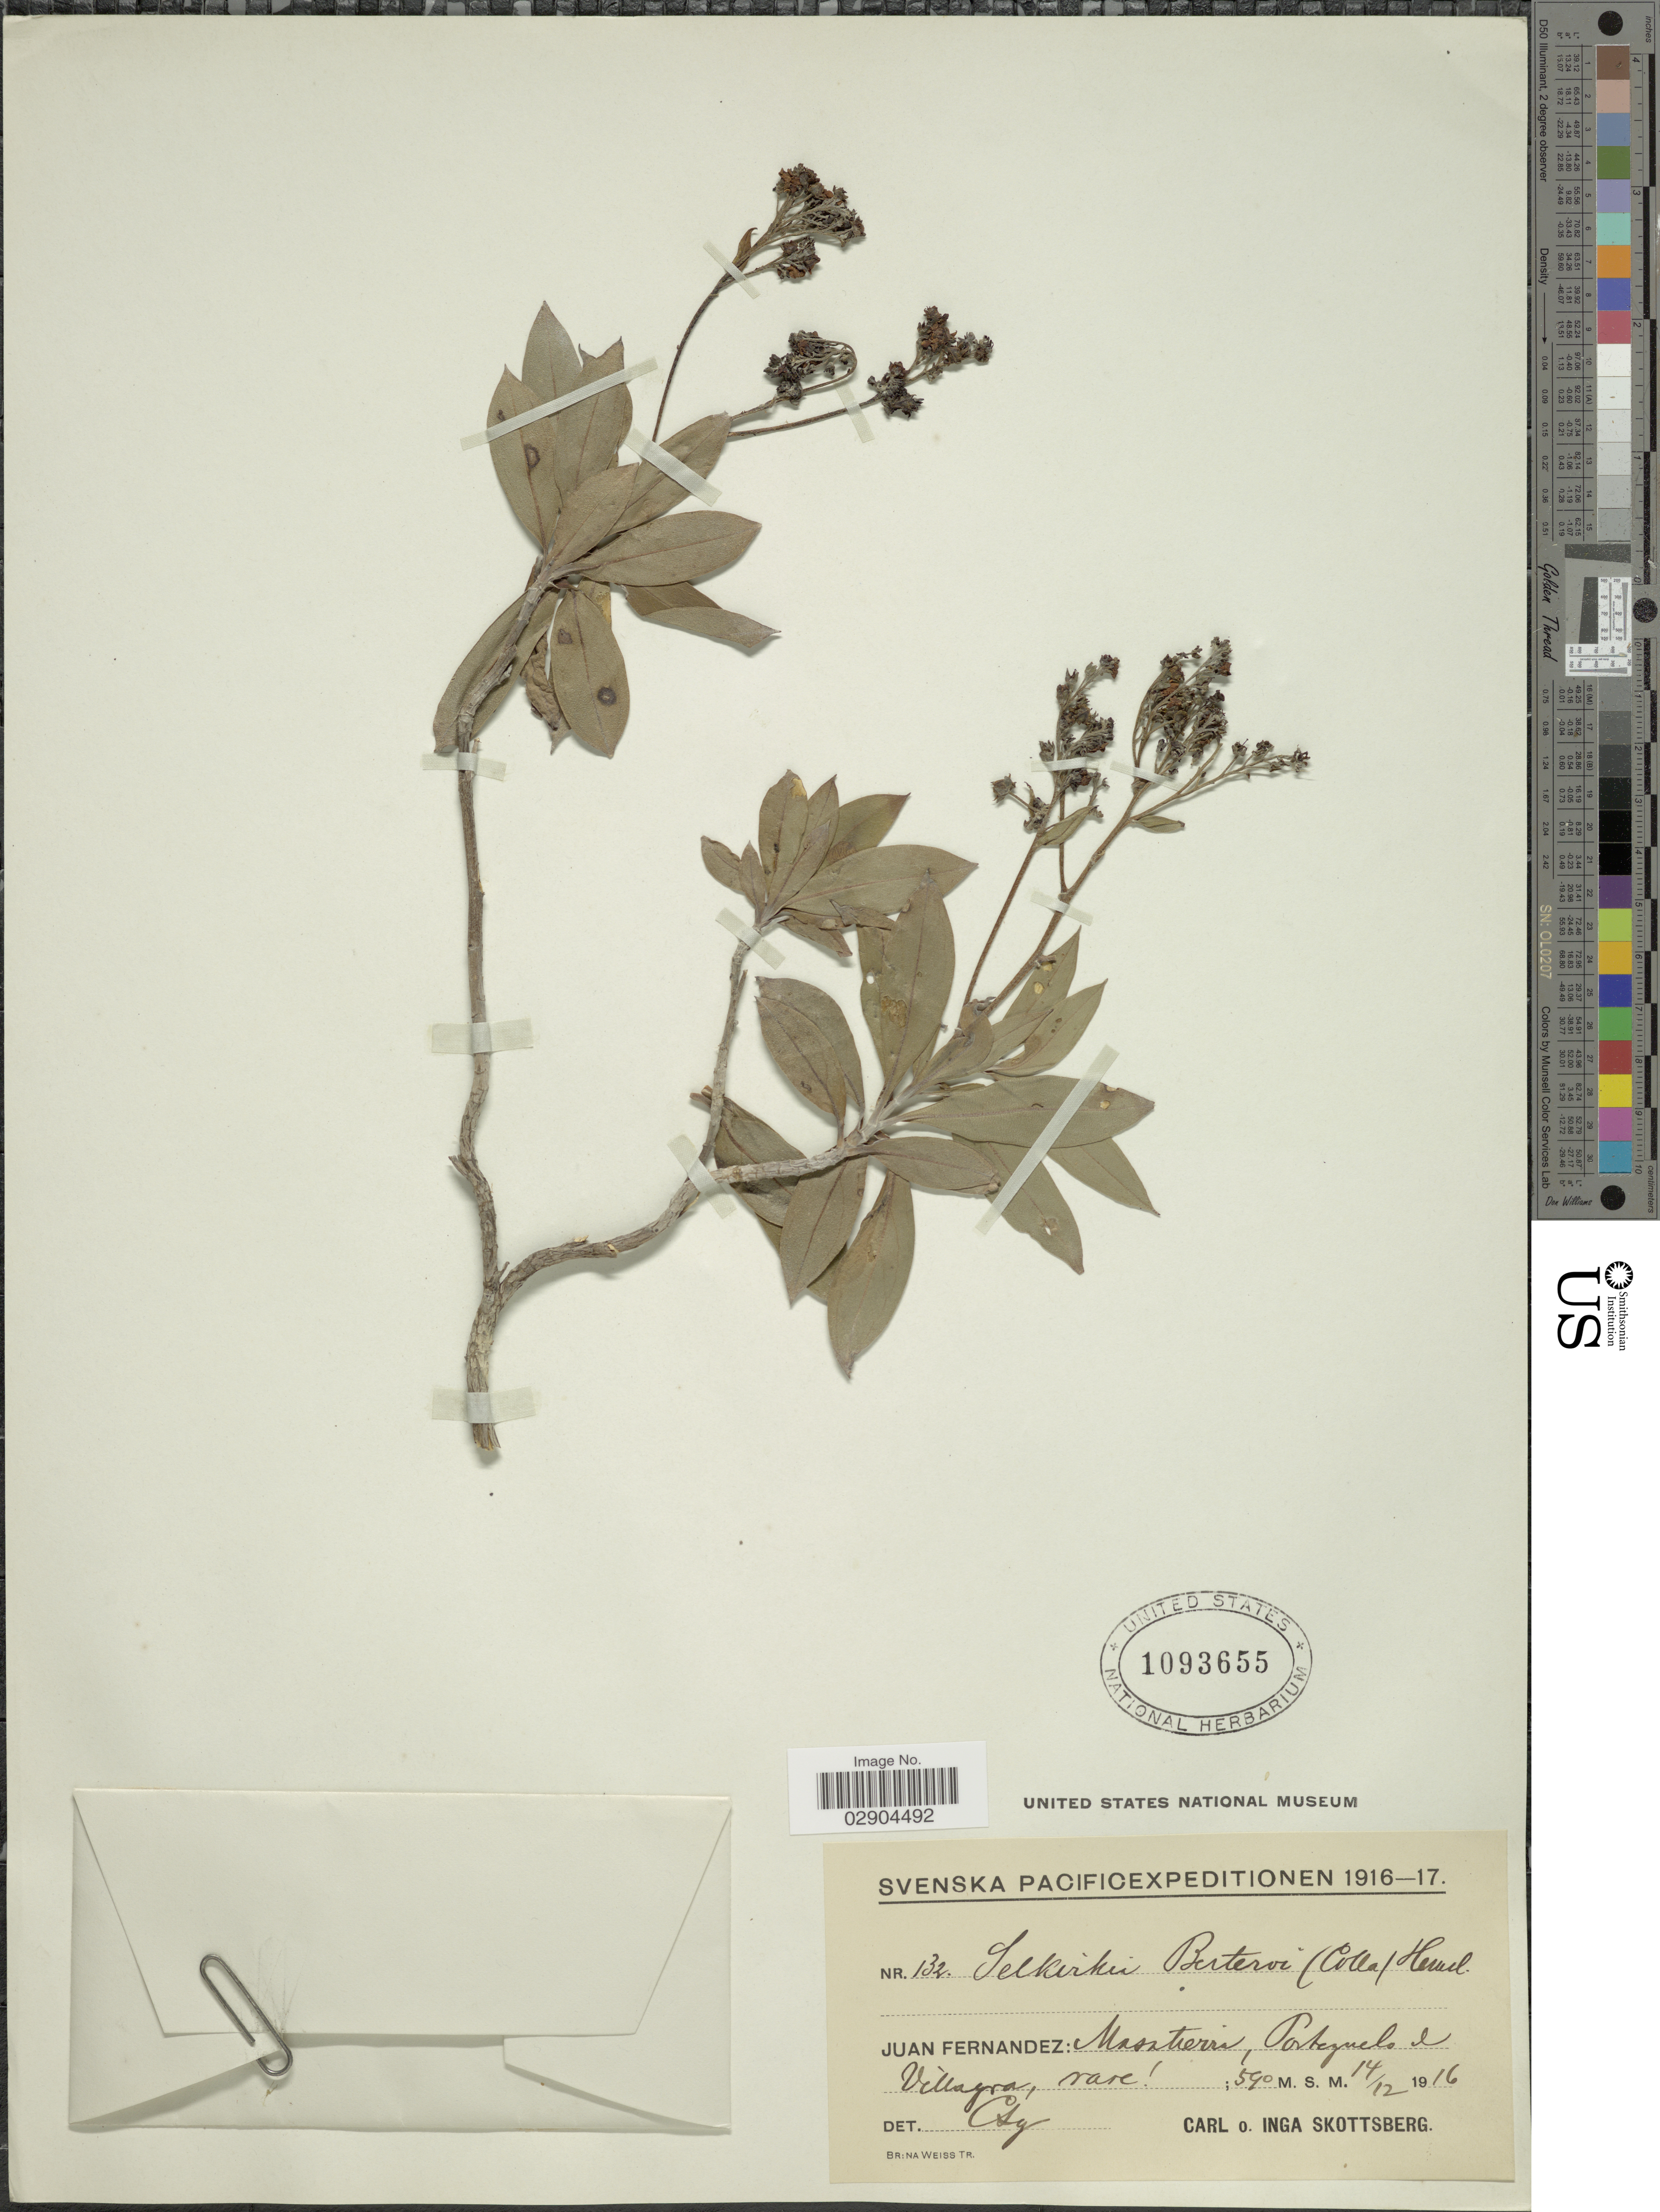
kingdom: Plantae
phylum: Tracheophyta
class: Magnoliopsida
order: Boraginales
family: Boraginaceae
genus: Selkirkia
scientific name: Selkirkia berteroi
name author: Hemsl.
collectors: C. Skottsberg & I. Skottsberg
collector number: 132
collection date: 1916-12-14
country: Chile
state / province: Valparaíso (V)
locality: Svenska Pacific. Juan Fernandez: Masatierra Porteguelo el Villagra.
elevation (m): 590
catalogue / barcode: US 1093655